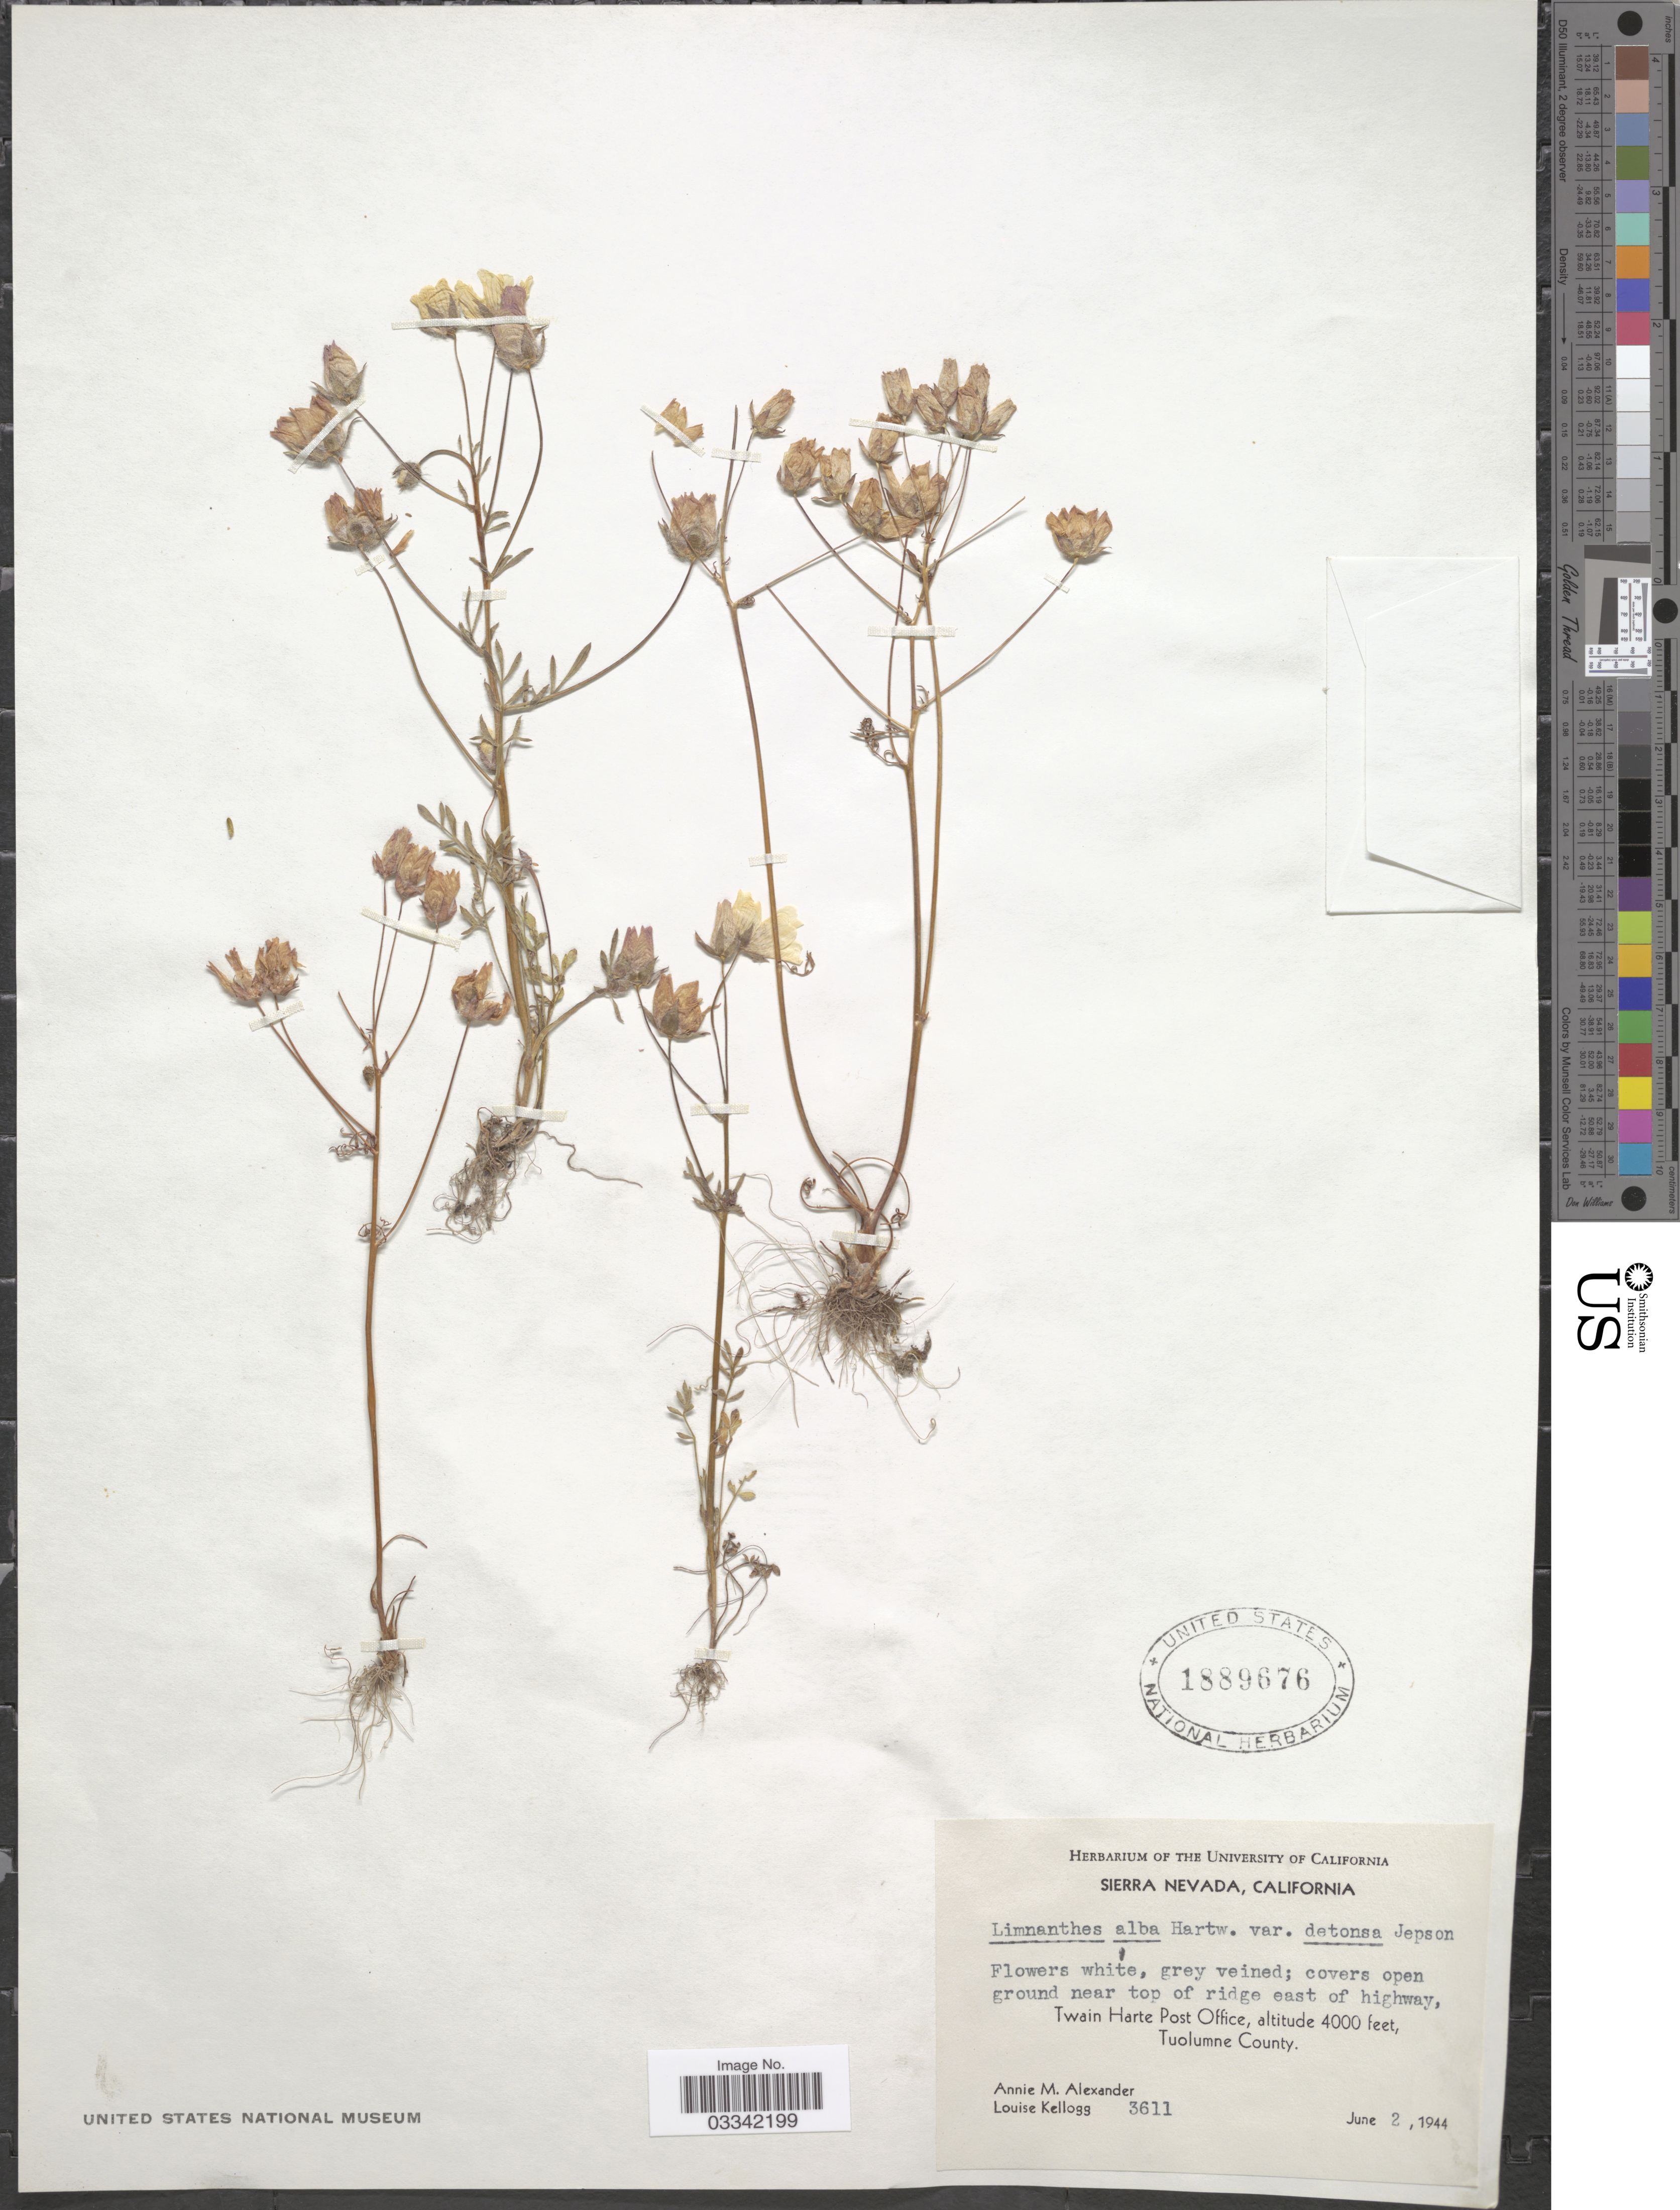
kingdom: Plantae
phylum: Tracheophyta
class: Magnoliopsida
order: Brassicales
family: Limnanthaceae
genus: Limnanthes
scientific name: Limnanthes alba var. detonsa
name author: Jeps.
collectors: A. M. Alexander & L. Kellogg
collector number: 3611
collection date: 1944-06-02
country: United States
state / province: California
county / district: Tuolumne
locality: Sierra Nevada, covers open ground near top of ridge east of highway, Twain Harte Post Office, Tuolumne County.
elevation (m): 1219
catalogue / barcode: US 1889676